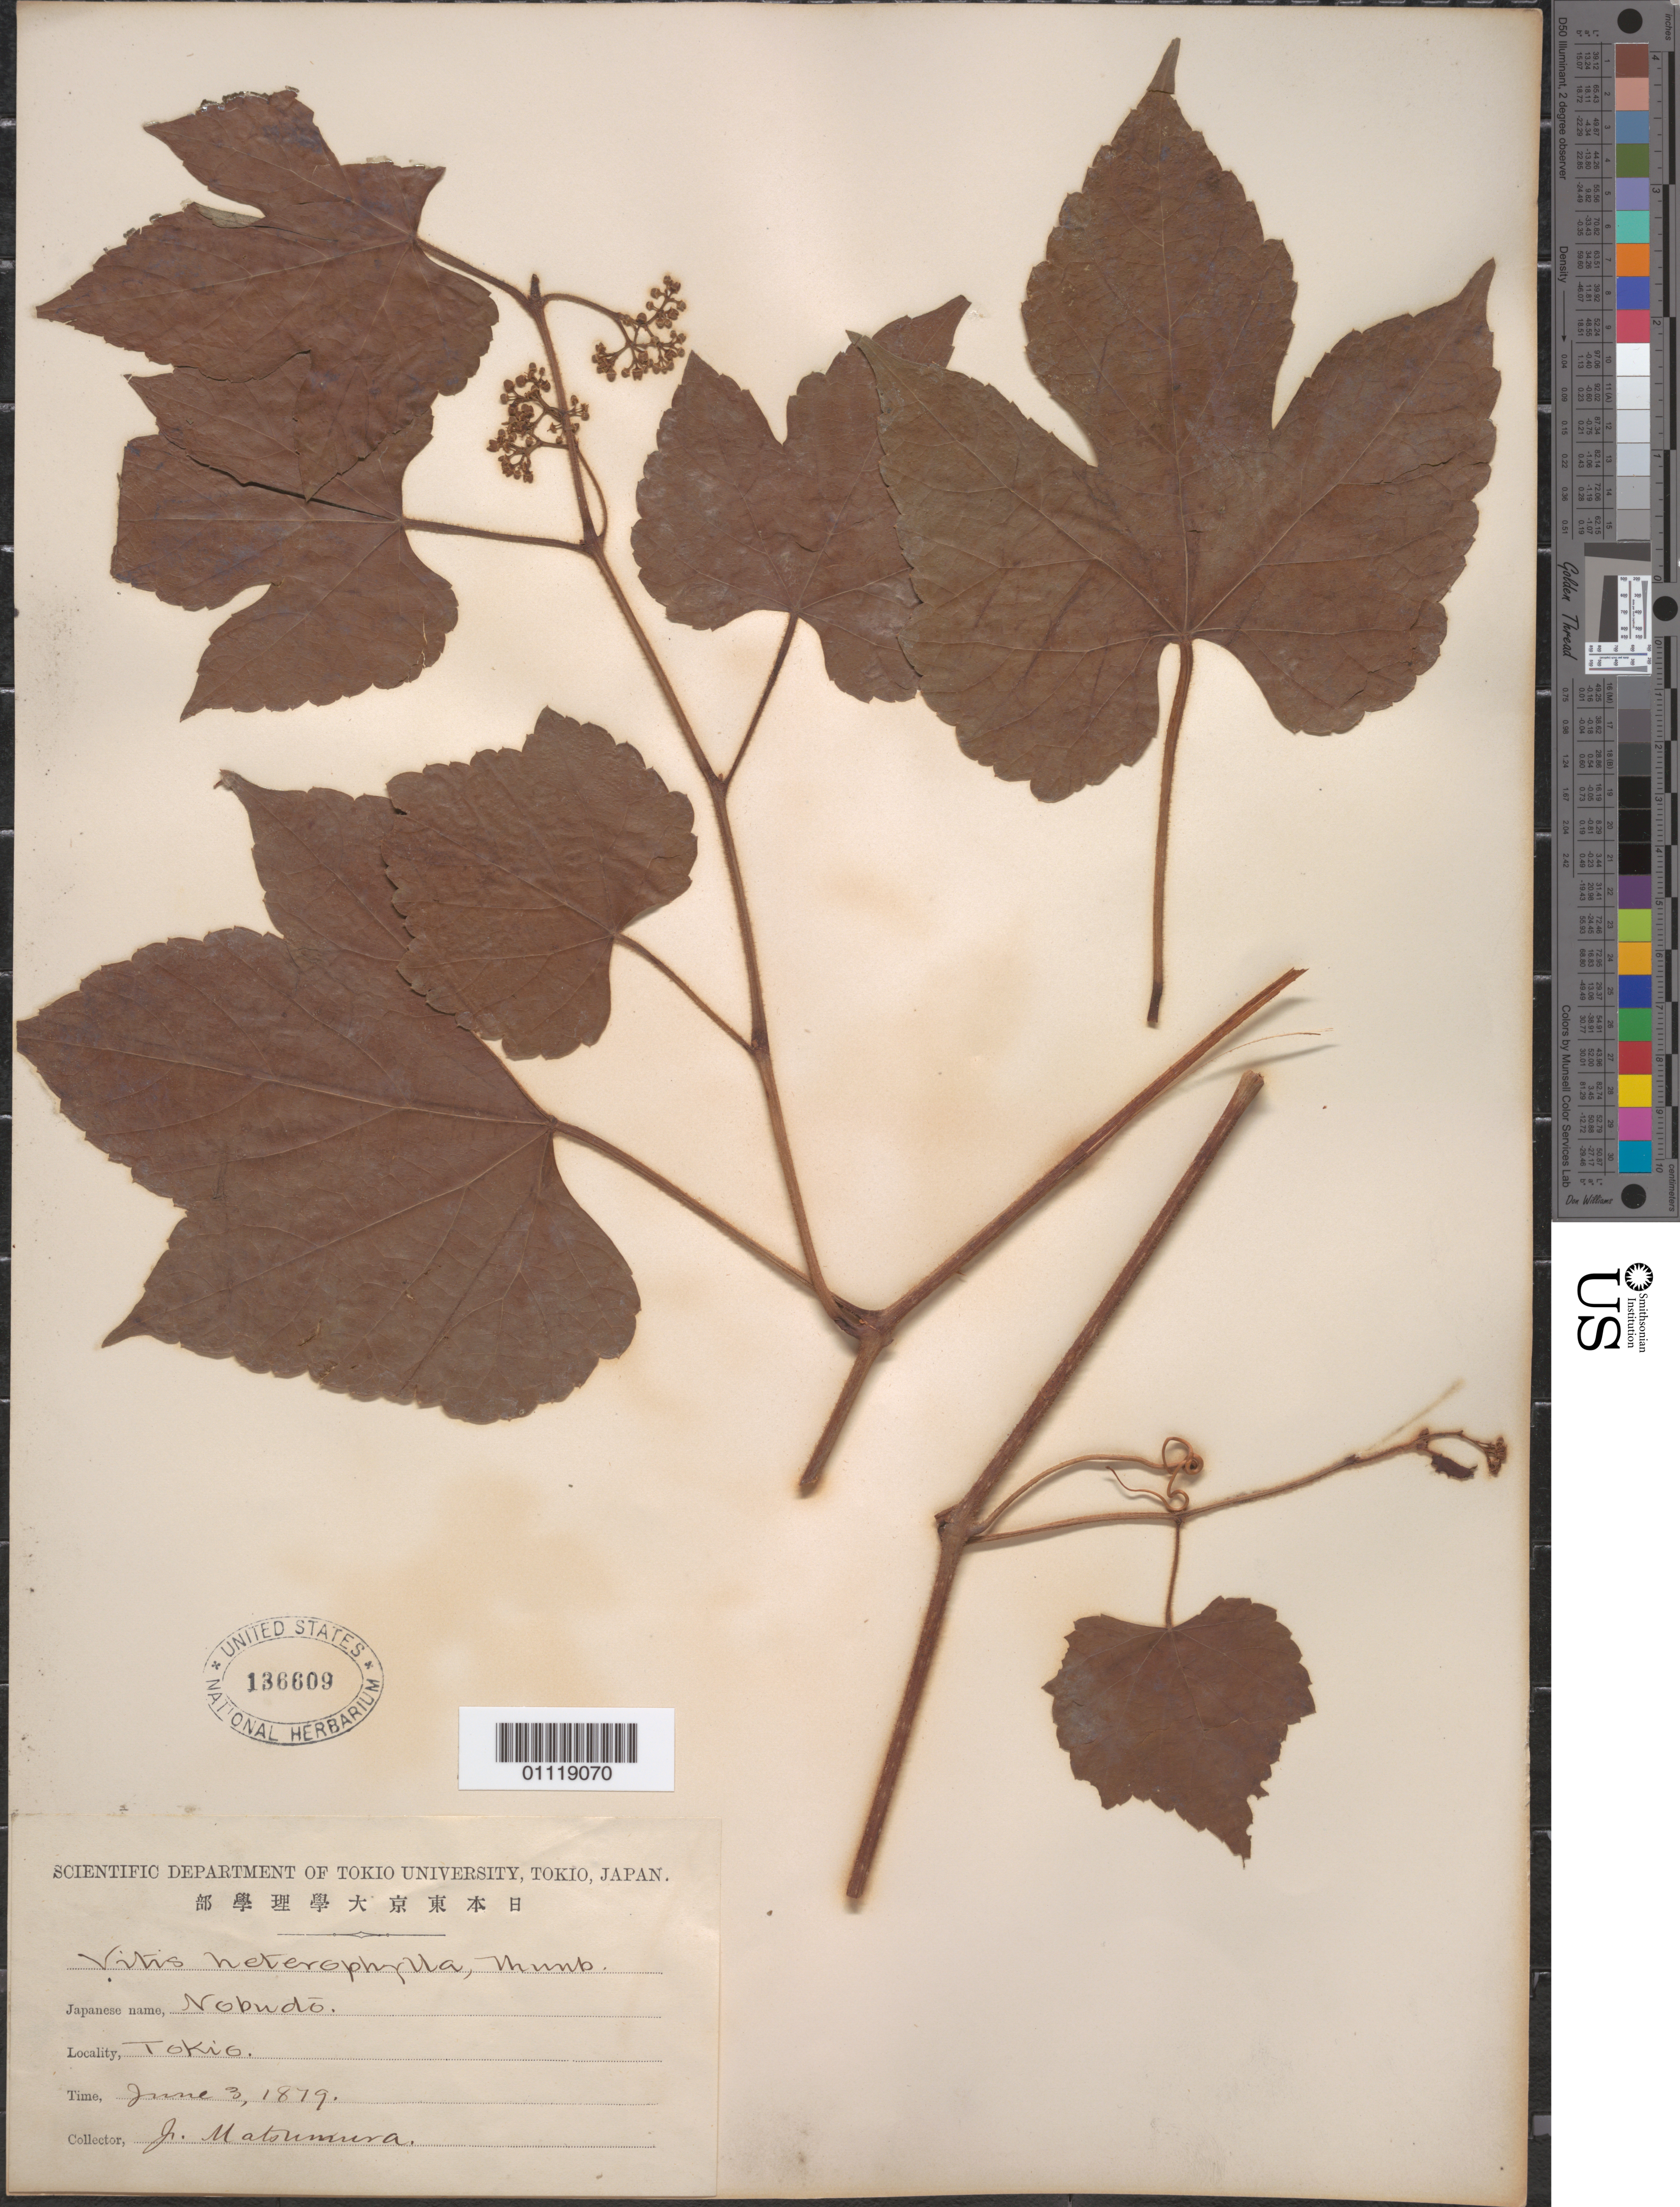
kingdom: Plantae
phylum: Tracheophyta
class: Magnoliopsida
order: Vitales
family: Vitaceae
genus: Ampelopsis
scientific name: Ampelopsis glandulosa var. heterophylla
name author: (Thunb.) Momiy.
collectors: J. Matsumura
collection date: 1879-06-03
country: Japan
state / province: Tokyo, Federal City of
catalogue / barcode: US 136609